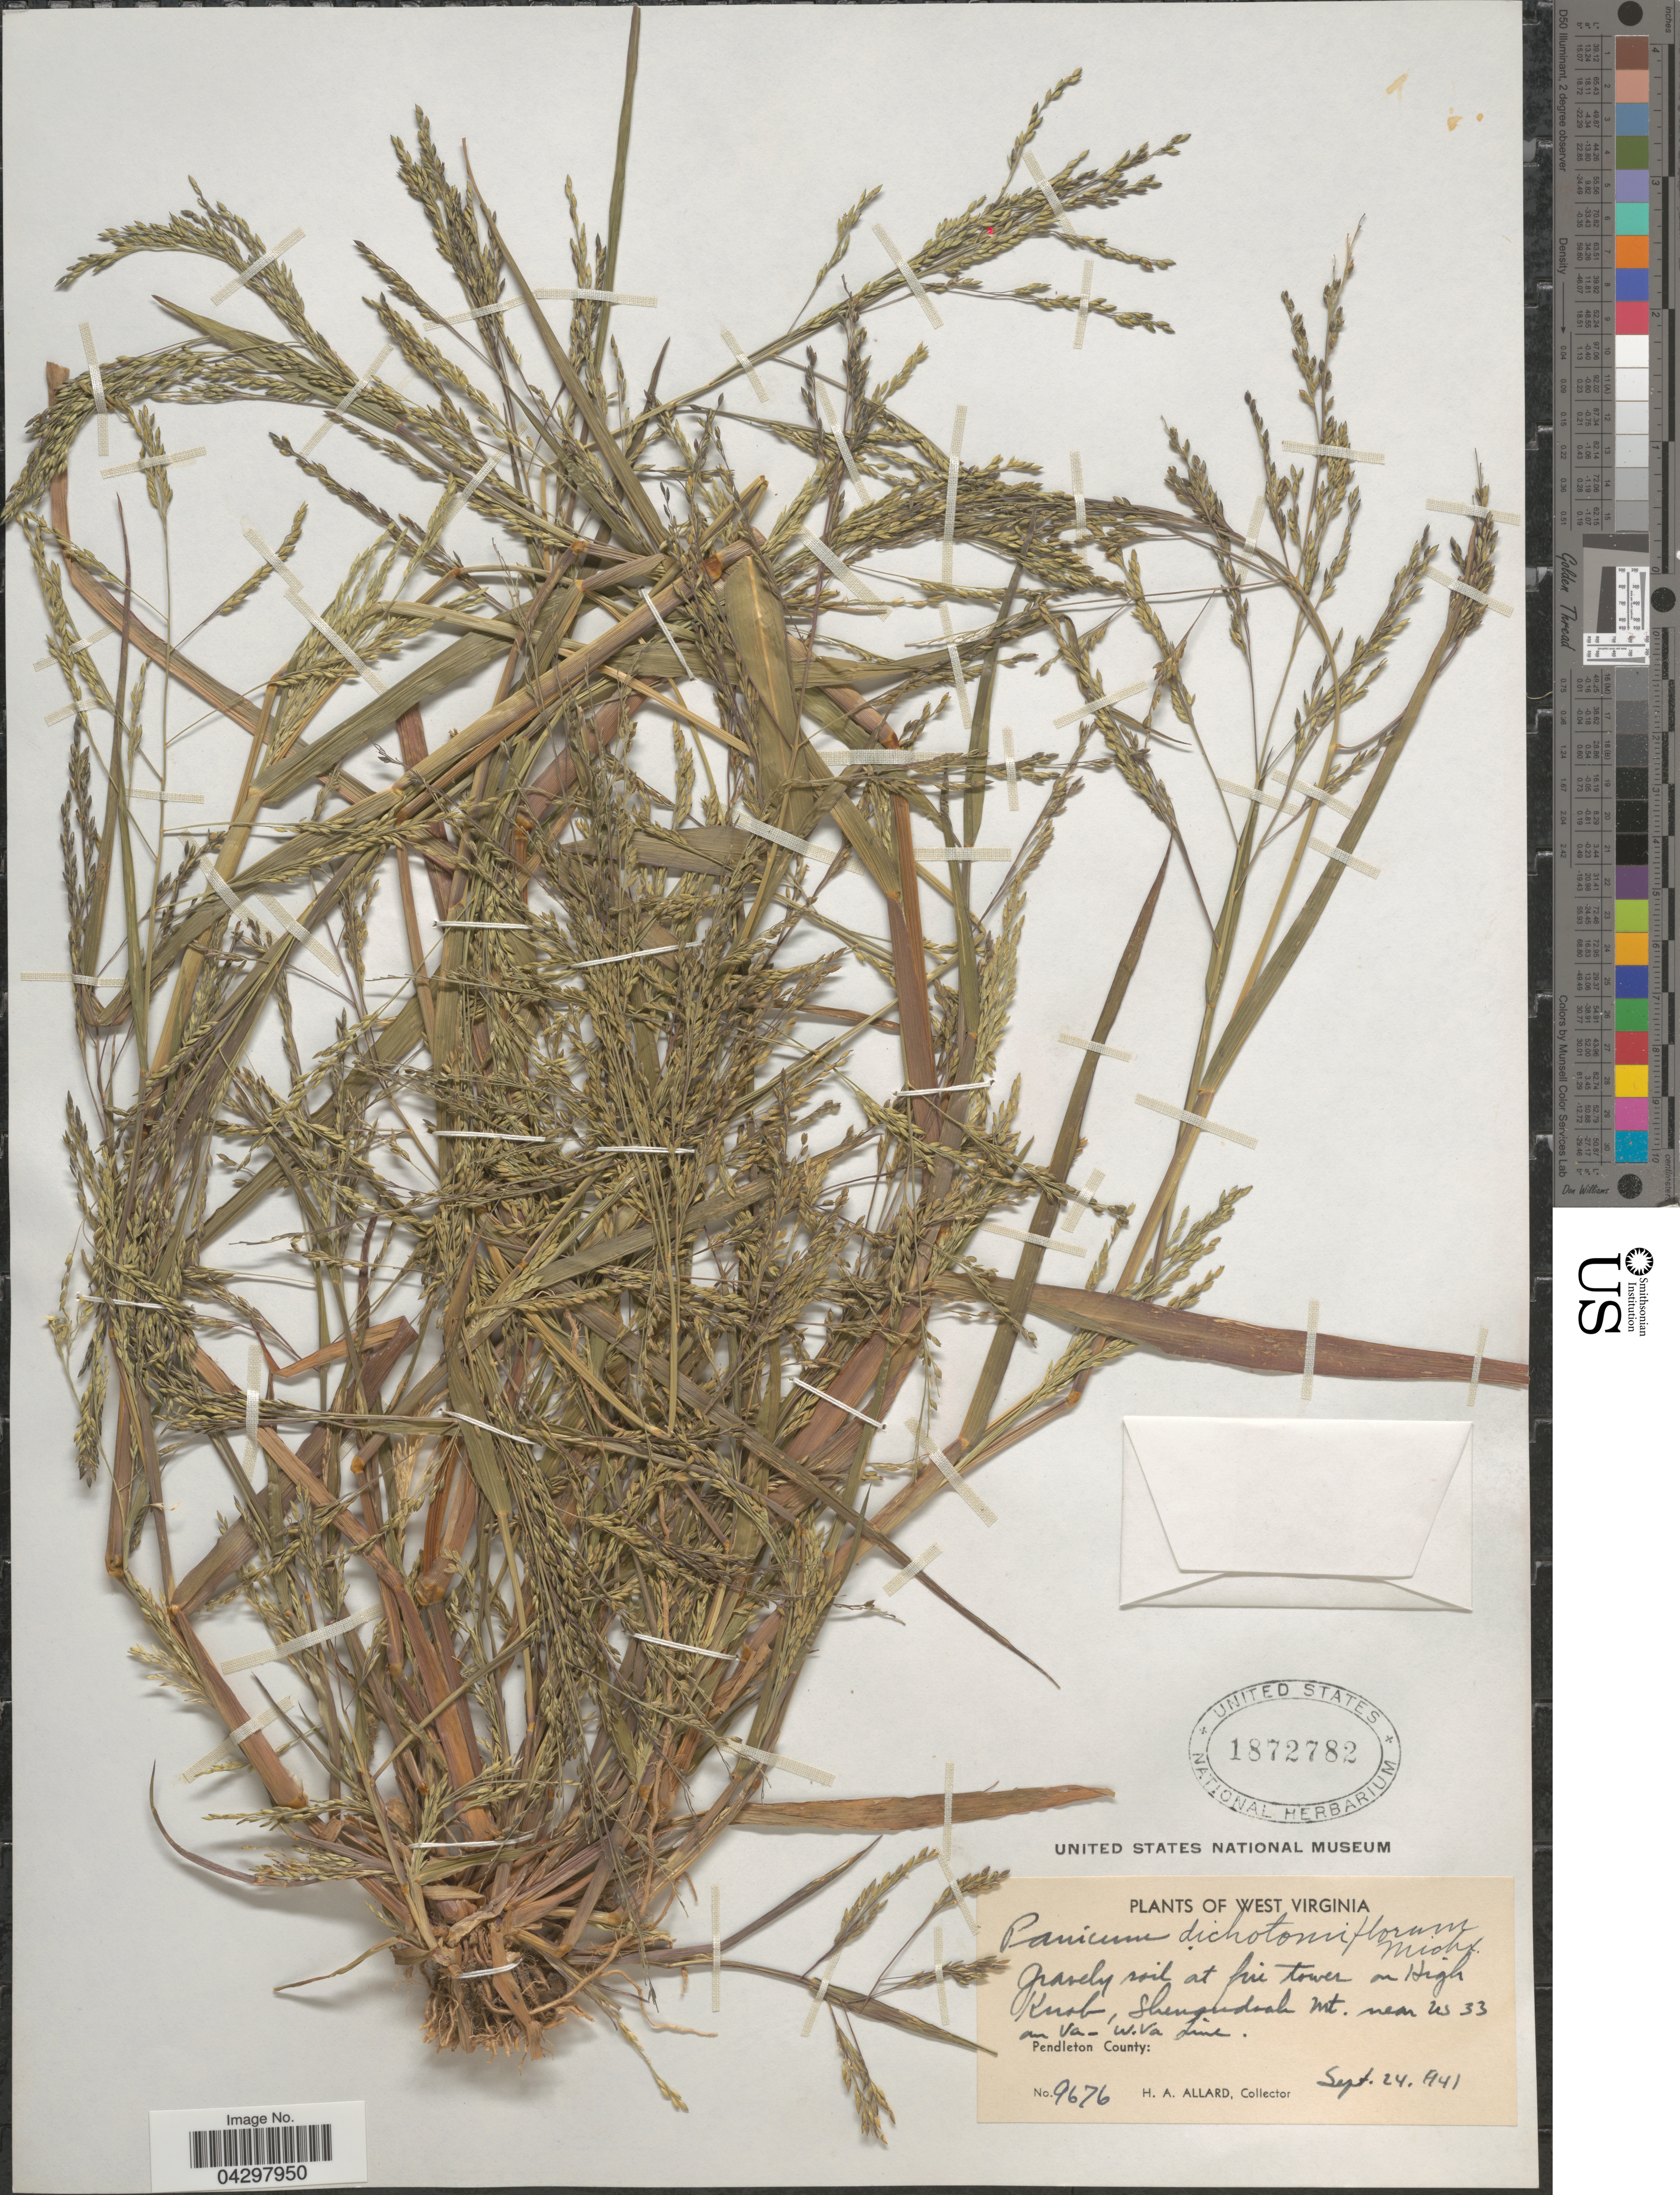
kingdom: Plantae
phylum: Tracheophyta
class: Liliopsida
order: Poales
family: Poaceae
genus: Panicum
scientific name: Panicum dichotomiflorum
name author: Michx.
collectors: H. A. Allard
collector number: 9676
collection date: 1941-09-24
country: United States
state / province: West Virginia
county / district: Pendleton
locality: At fire tower on High Knob, Shenandoah Mt. near us 33 on Va-W.Va Line. Pendleton County.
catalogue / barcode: US 1872782